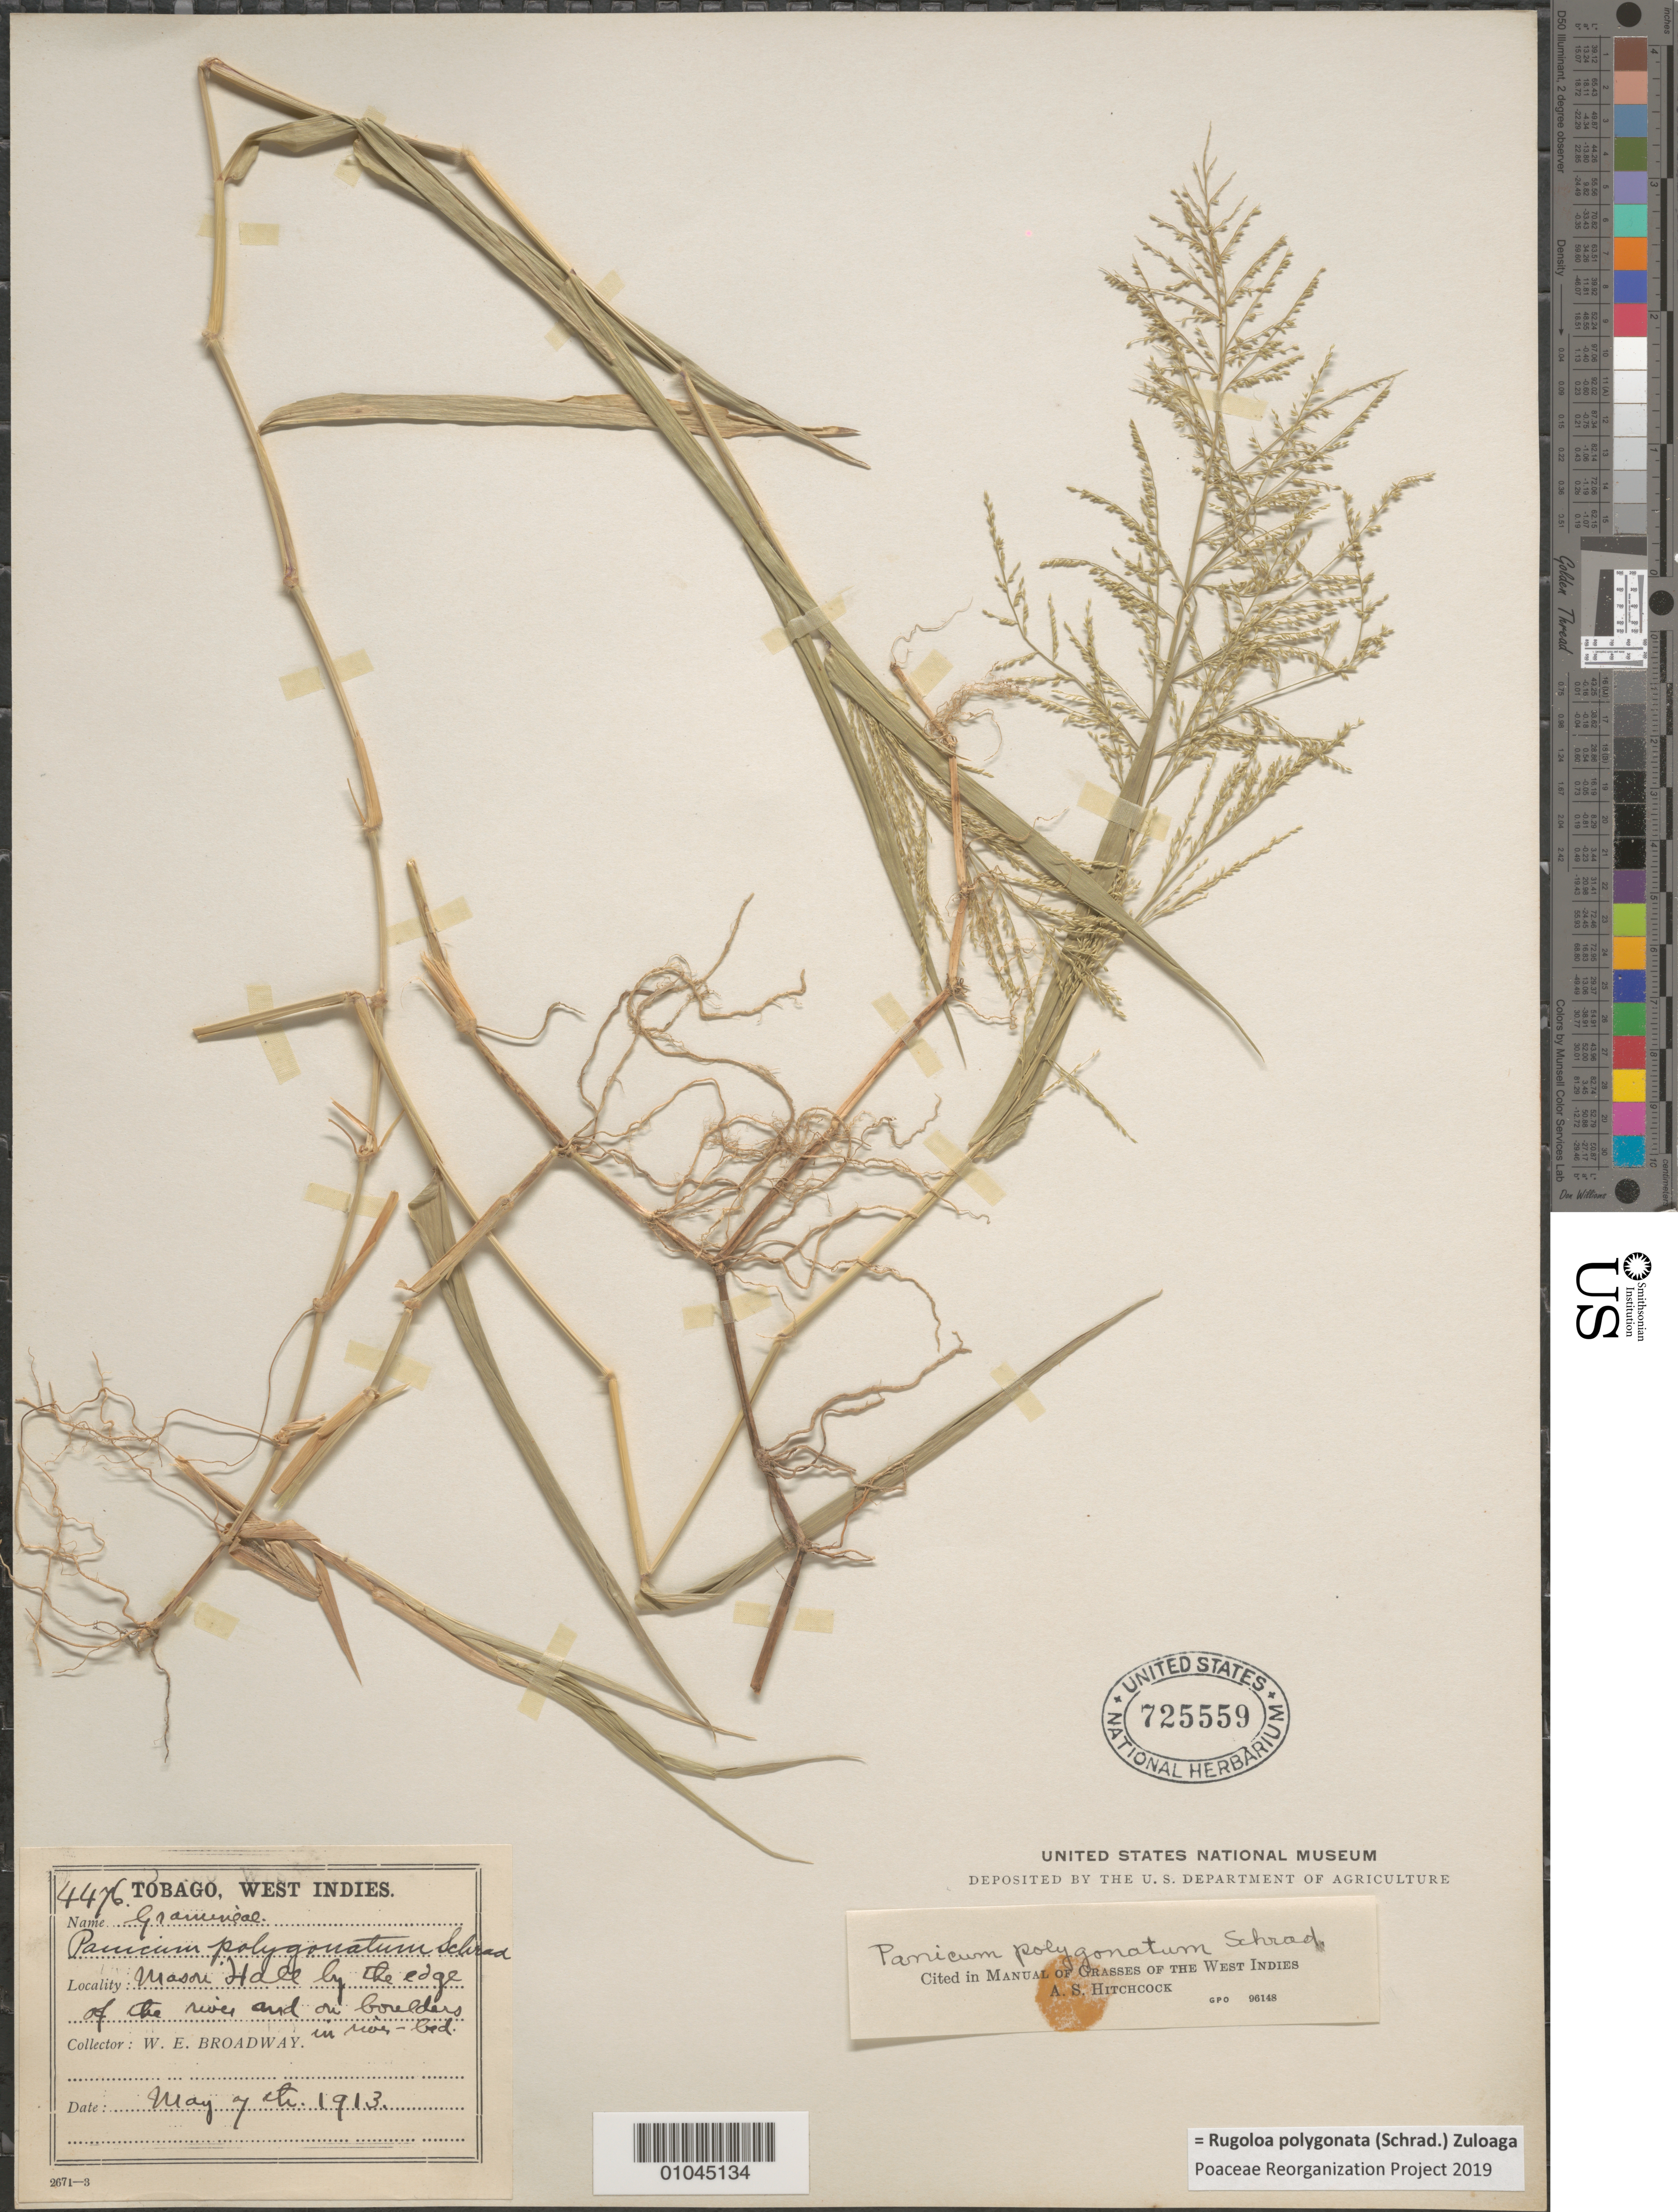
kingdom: Plantae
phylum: Tracheophyta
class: Liliopsida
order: Poales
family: Poaceae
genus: Panicum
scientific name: Panicum polygonatum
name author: Schrad.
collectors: W. E. Broadway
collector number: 4476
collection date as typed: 07 May 1913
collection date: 1913-05-07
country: Trinidad and Tobago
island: Tobago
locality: Mason Hall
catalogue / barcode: US 725559